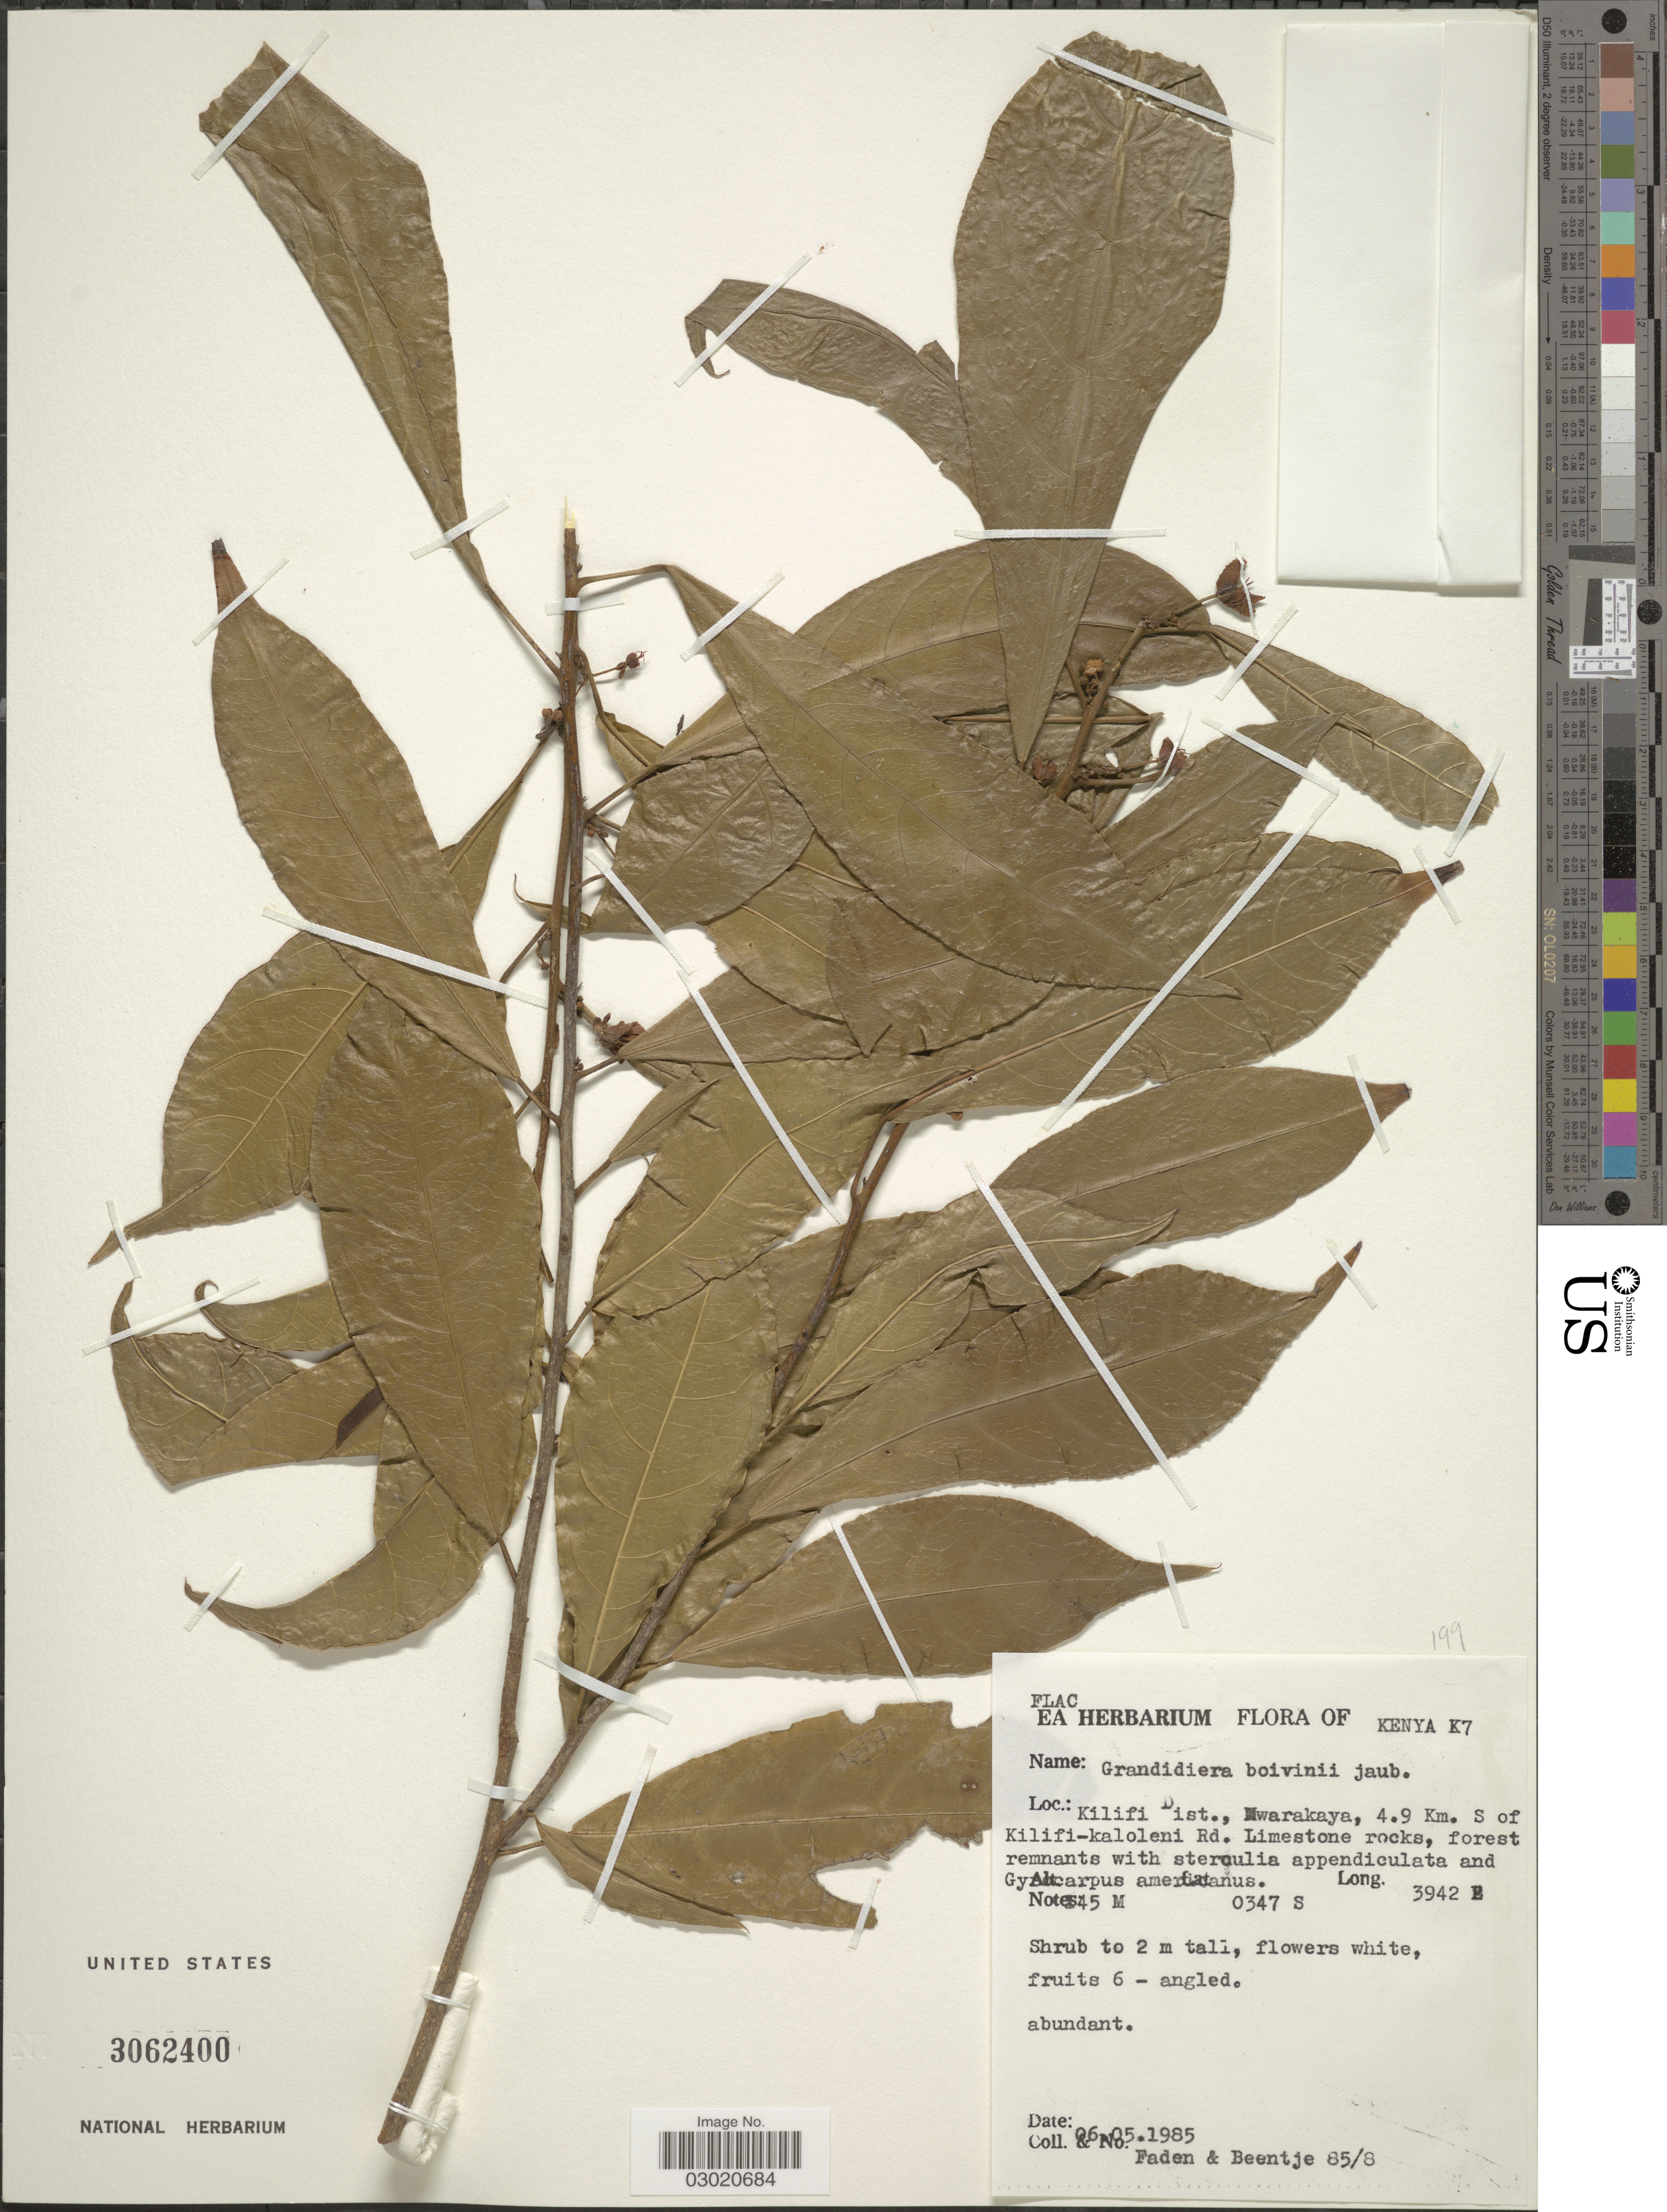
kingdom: Plantae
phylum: Tracheophyta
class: Magnoliopsida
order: Malpighiales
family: Achariaceae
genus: Grandidiera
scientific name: Grandidiera boivinii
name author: Jaub.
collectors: -- Faden & -- Beentje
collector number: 85/8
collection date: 1985-05-06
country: Kenya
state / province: Kilifi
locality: K7, Kilifi Dist., Mwarakaya, 4.9 Km. S of Kilifi-kaloleni Rd.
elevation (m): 245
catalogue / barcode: US 3062400